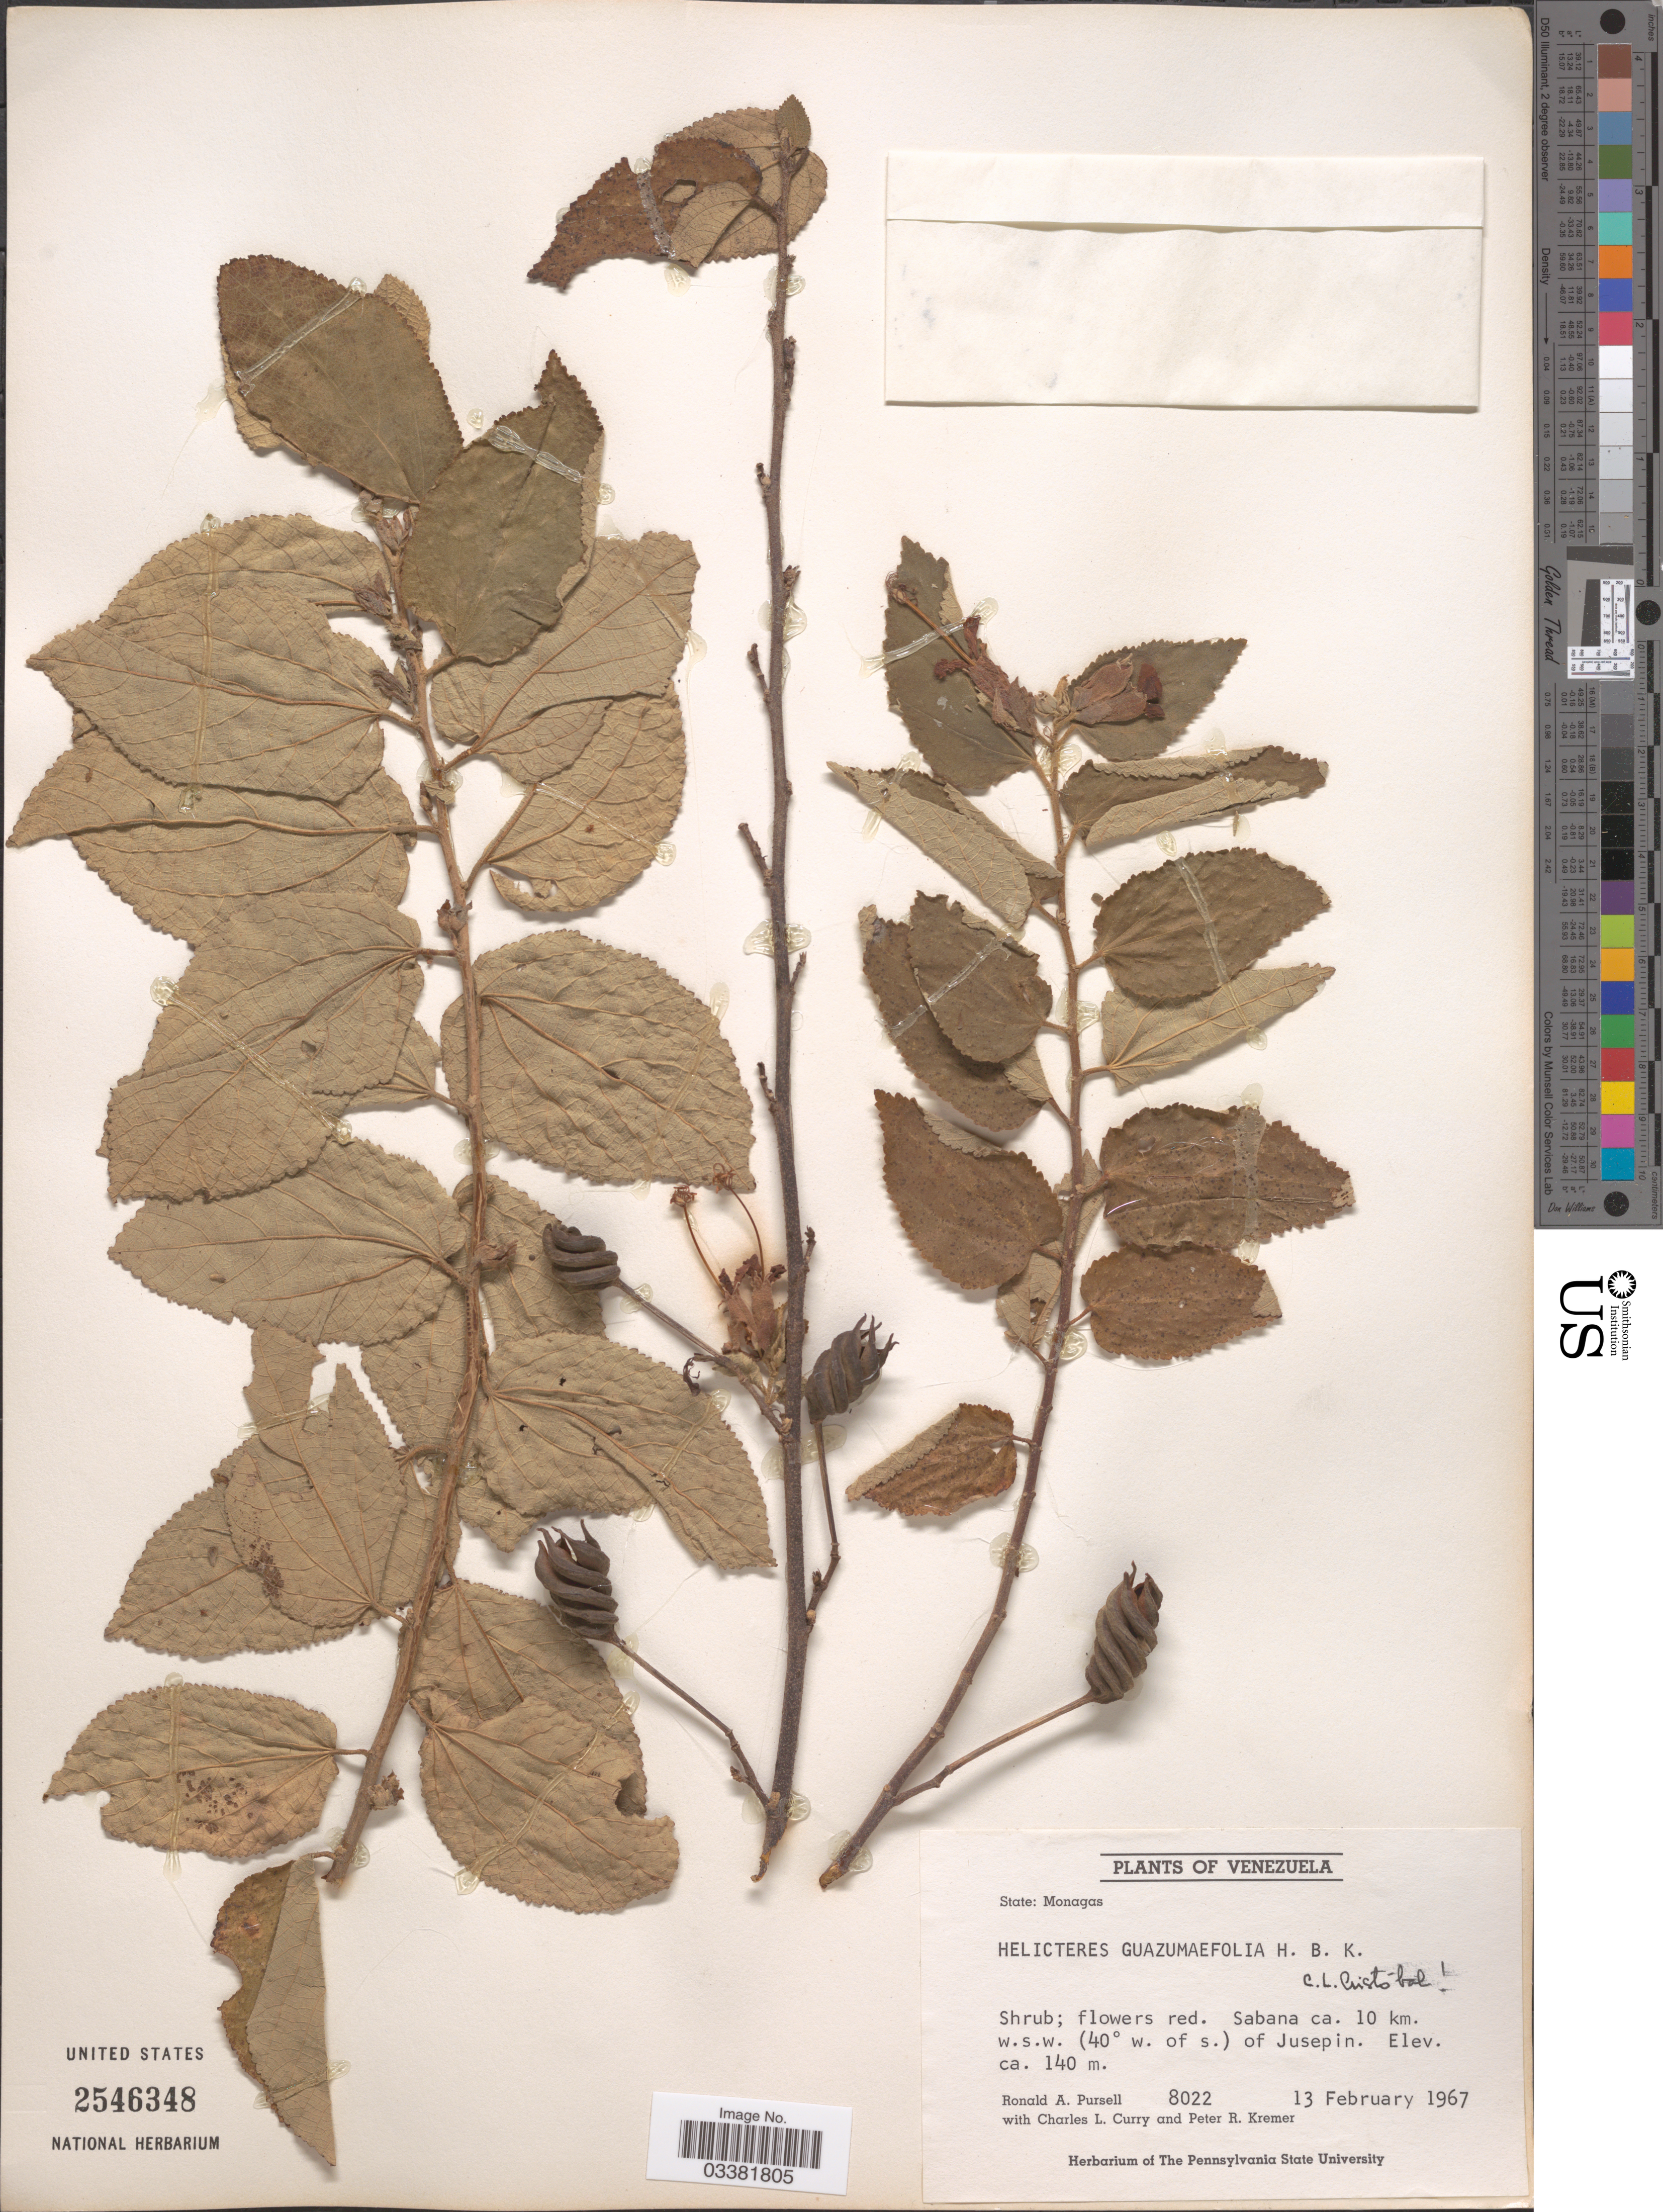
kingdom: Plantae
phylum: Tracheophyta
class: Magnoliopsida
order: Malvales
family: Malvaceae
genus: Helicteres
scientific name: Helicteres guazumifolia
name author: Kunth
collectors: R. A. Pursell, C. L. Curry & P. Kremer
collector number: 8022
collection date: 1967-02-13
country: Venezuela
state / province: Monagas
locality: Sabana ca. 10 km. w.s.w. (40° w. of s.) of Jusepin.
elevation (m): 140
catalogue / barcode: US 2546348